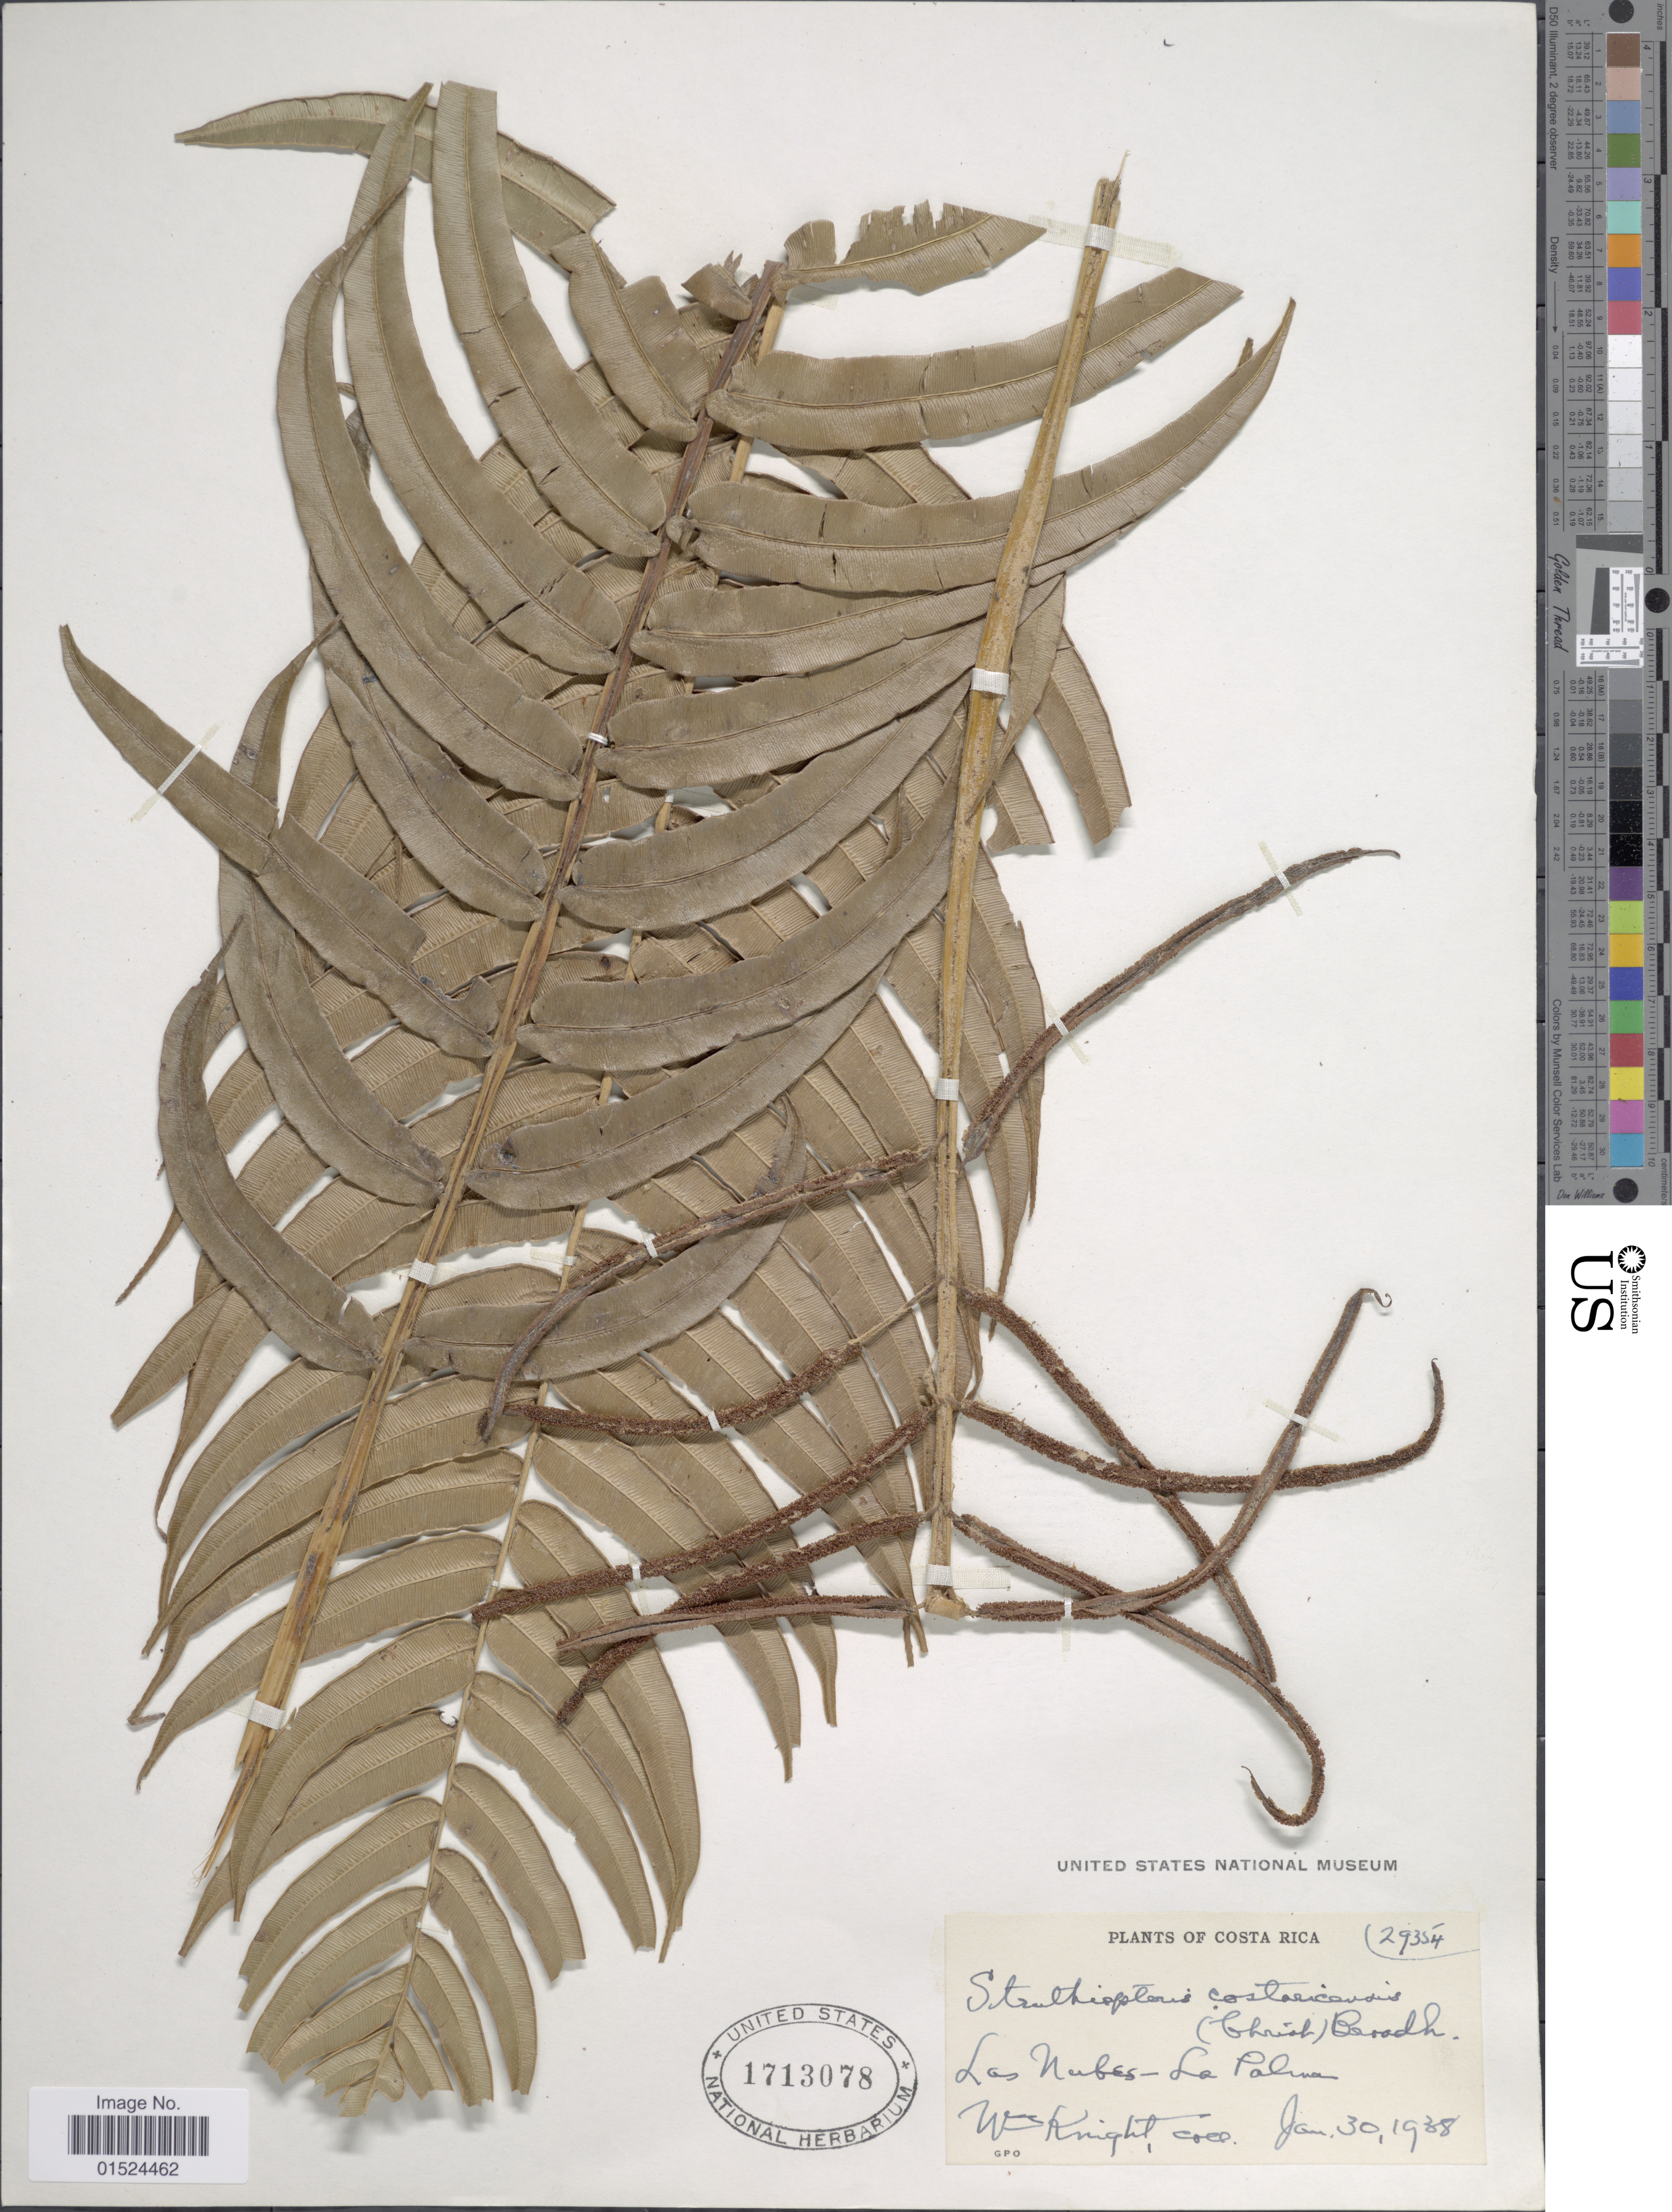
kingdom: Plantae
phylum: Tracheophyta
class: Polypodiopsida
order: Polypodiales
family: Blechnaceae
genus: Blechnum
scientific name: Blechnum schiedeanum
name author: (Schltdl. ex C. Presl) Hieron.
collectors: W. Knight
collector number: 29354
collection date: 1938-01-30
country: Costa Rica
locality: Las Nubes - La Palma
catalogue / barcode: US 1713078